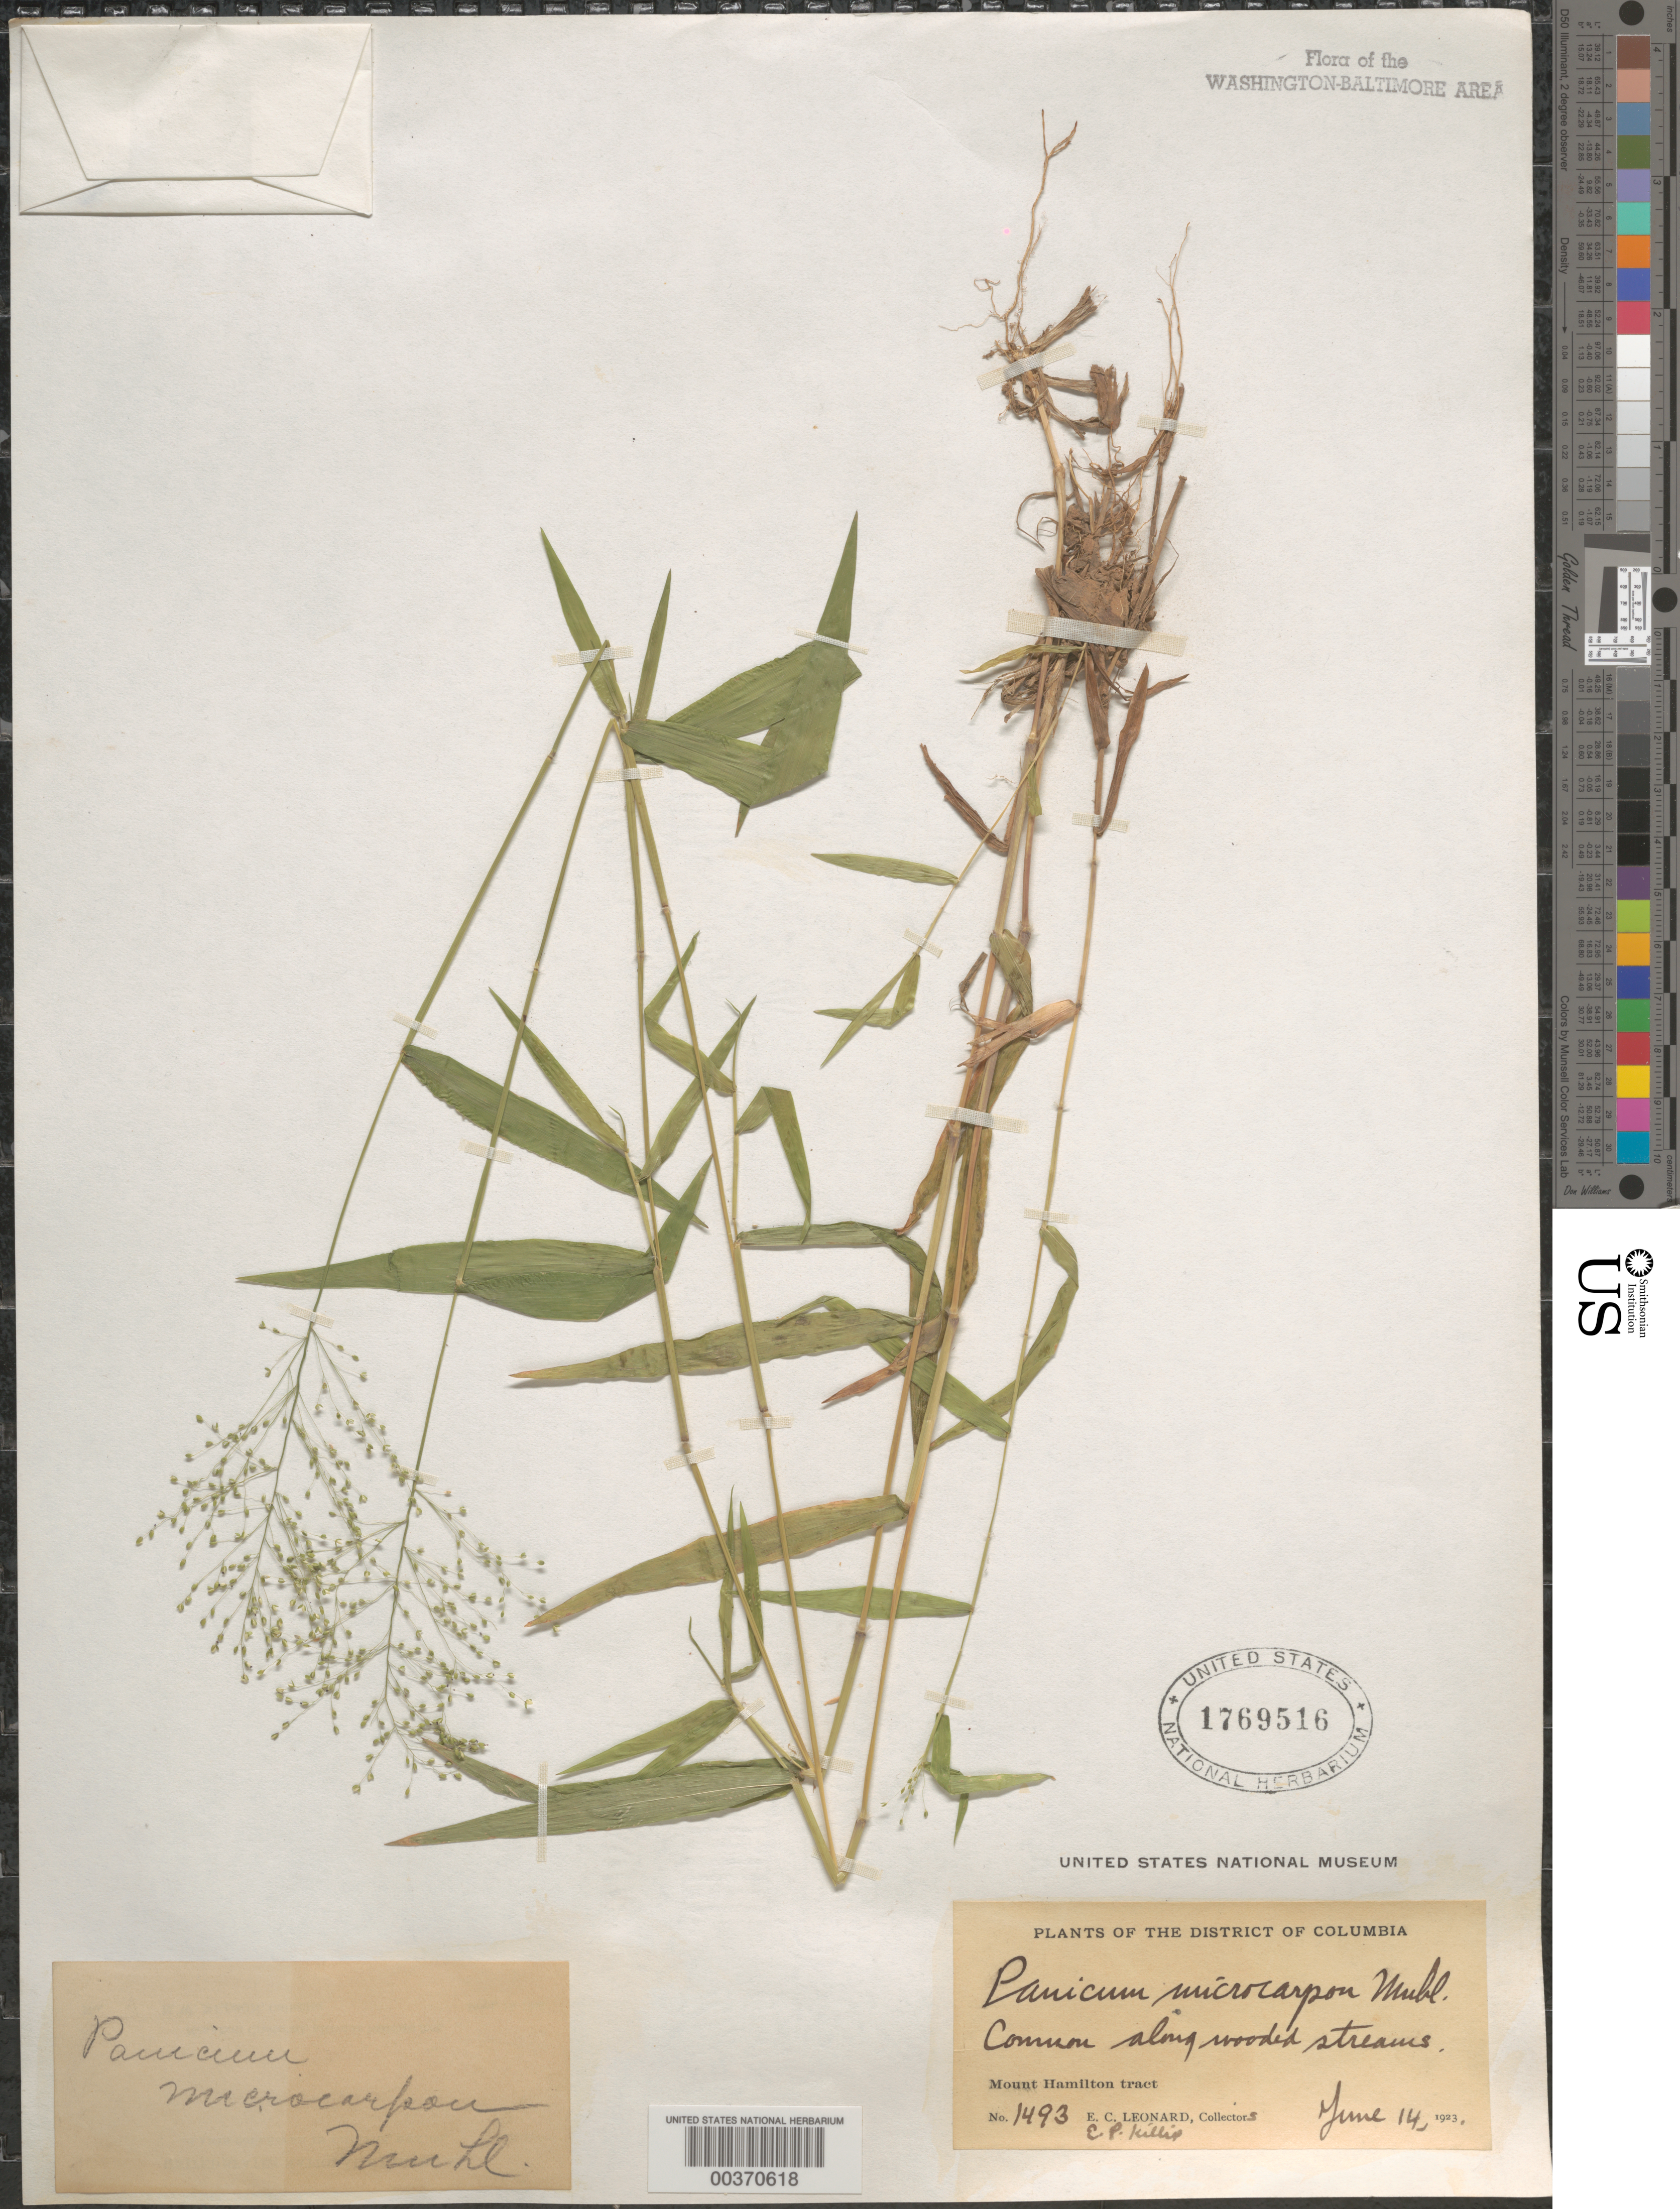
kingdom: Plantae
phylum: Tracheophyta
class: Liliopsida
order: Poales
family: Poaceae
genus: Dichanthelium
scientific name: Dichanthelium dichotomum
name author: (L.) Gould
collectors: E. C. Leonard & E. P. Killip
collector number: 1493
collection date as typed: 14 Jun 1923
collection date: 1923-06-14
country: United States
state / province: District of Columbia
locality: Mount Hamilton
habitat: Along wooded streams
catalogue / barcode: US 1769516